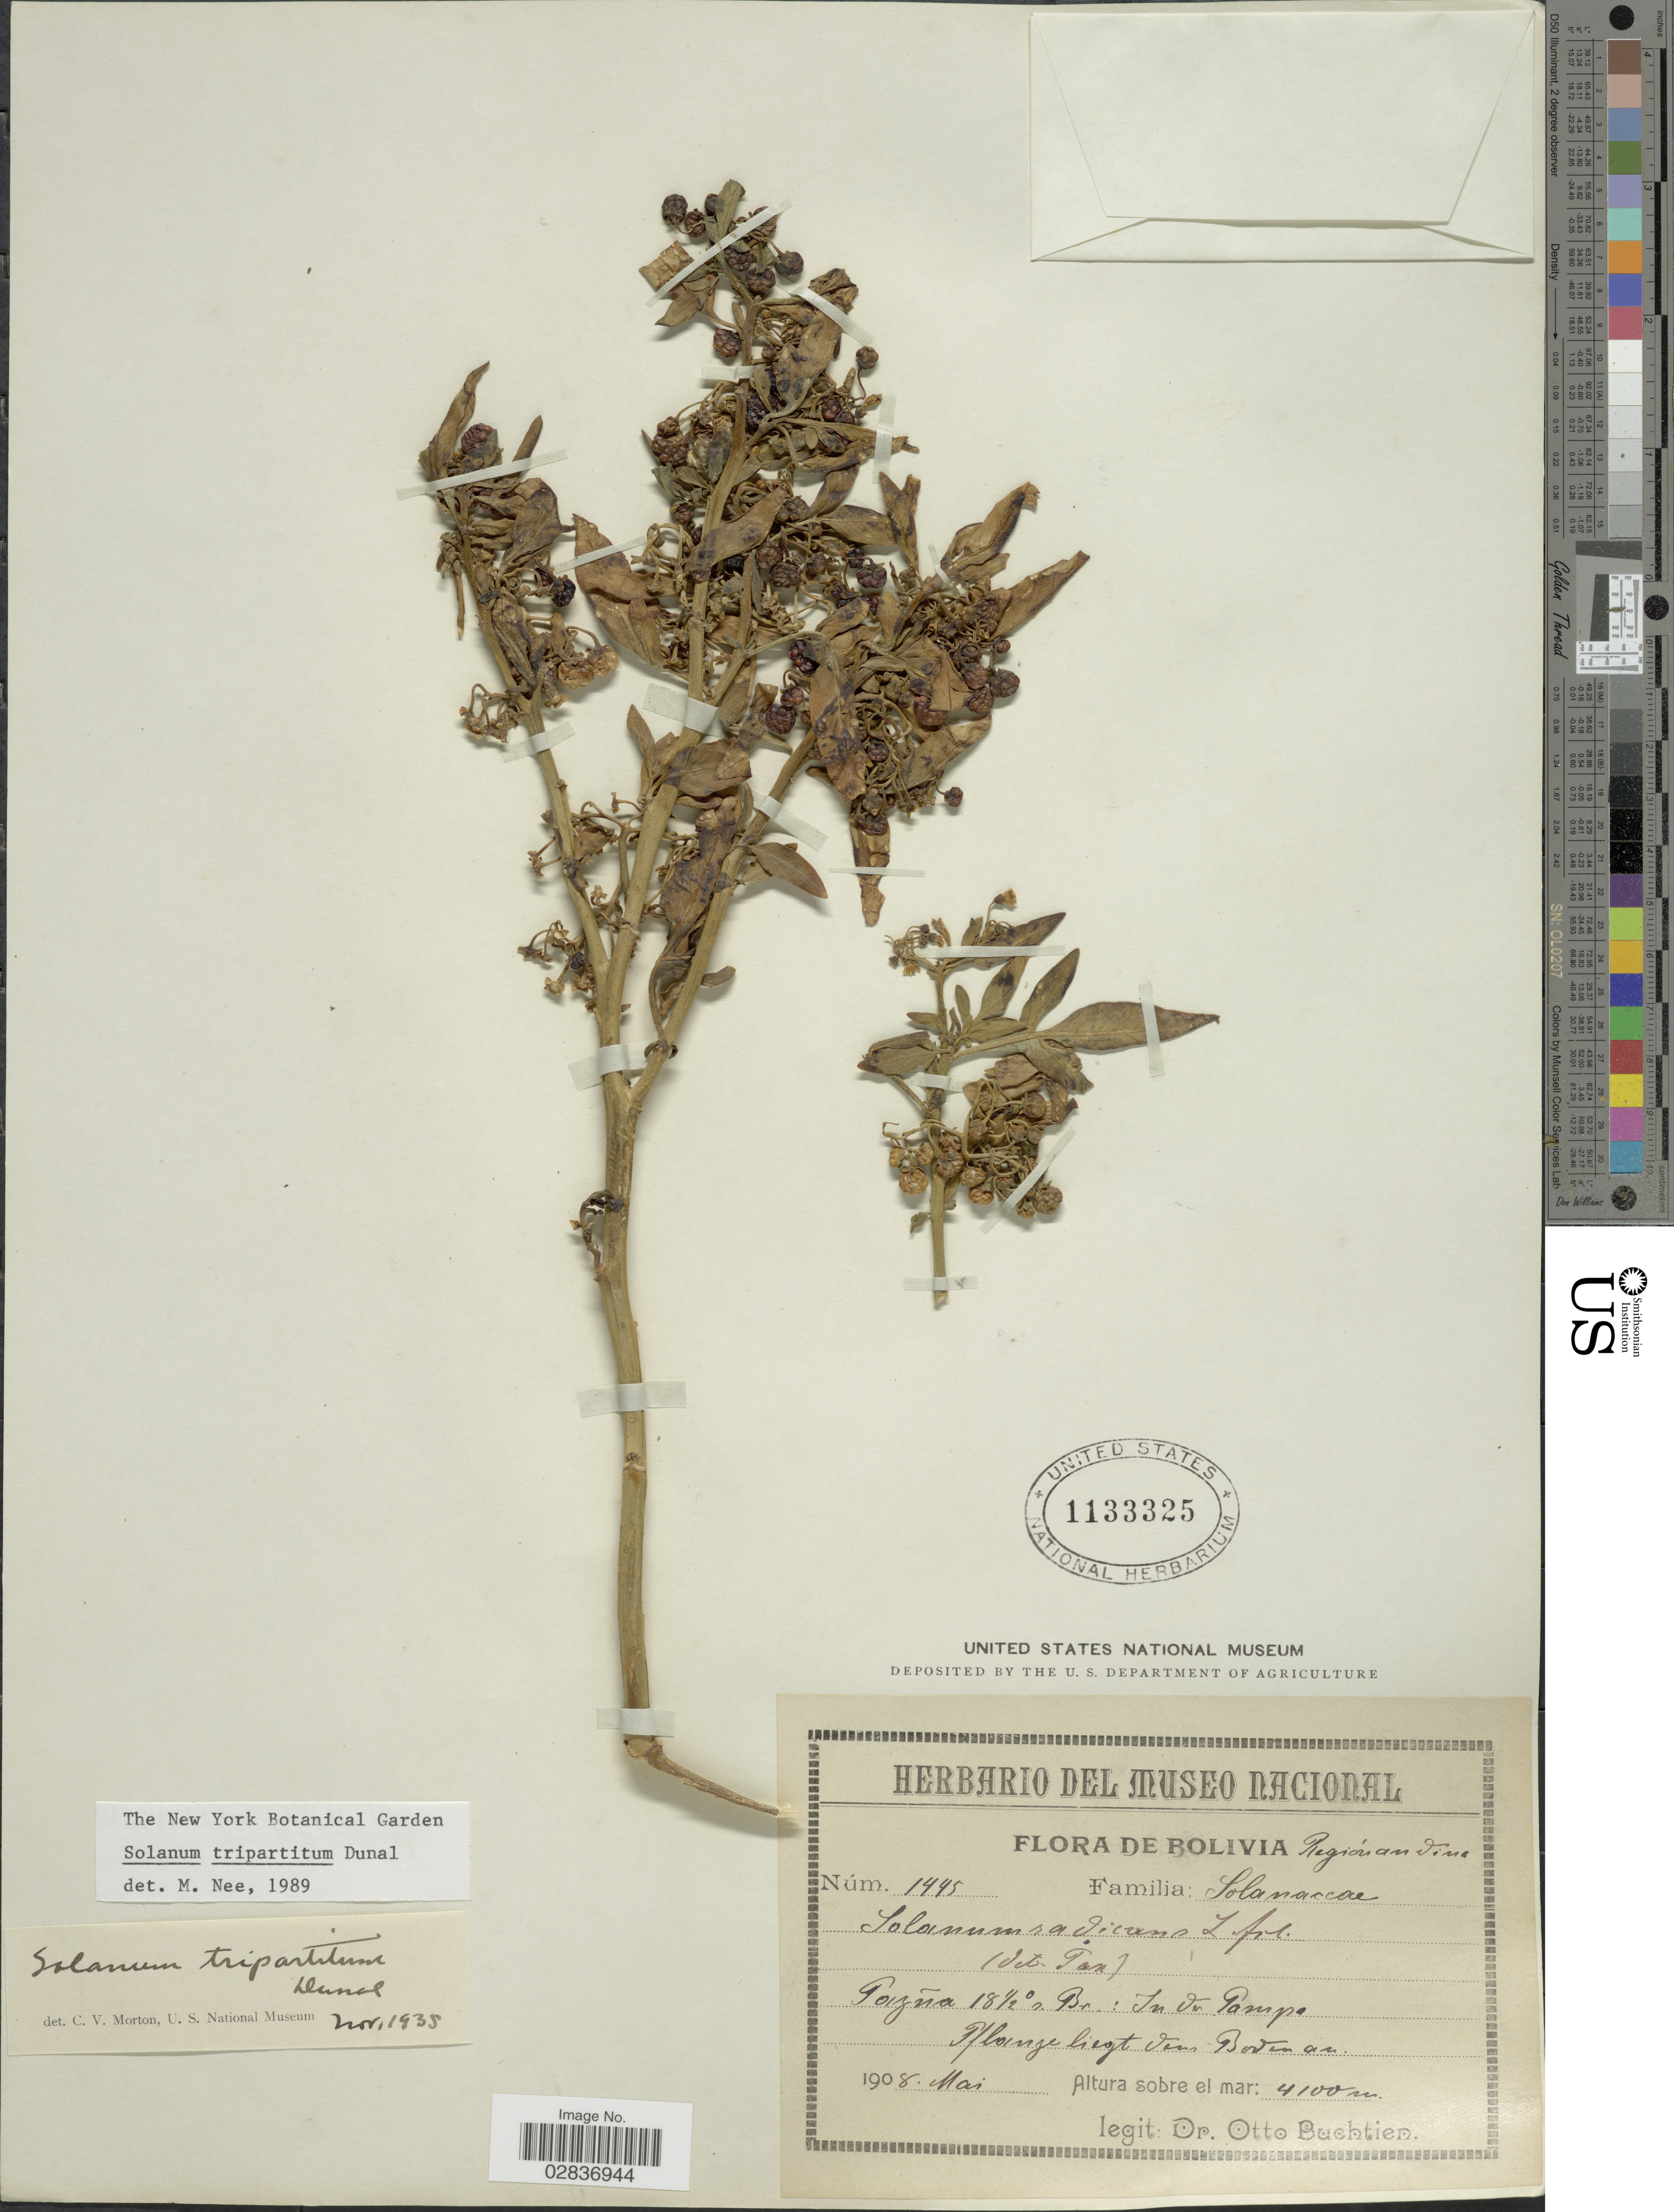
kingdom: Plantae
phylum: Tracheophyta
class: Magnoliopsida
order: Solanales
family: Solanaceae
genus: Solanum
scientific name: Solanum tripartitum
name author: Dunal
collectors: O. Buchtien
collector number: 1445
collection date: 1908-05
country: Bolivia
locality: Región andine, Pazña 18½°sn. Br.: In der Pampa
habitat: pflanze liegt von boden an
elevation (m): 4100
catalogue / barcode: US 1133325